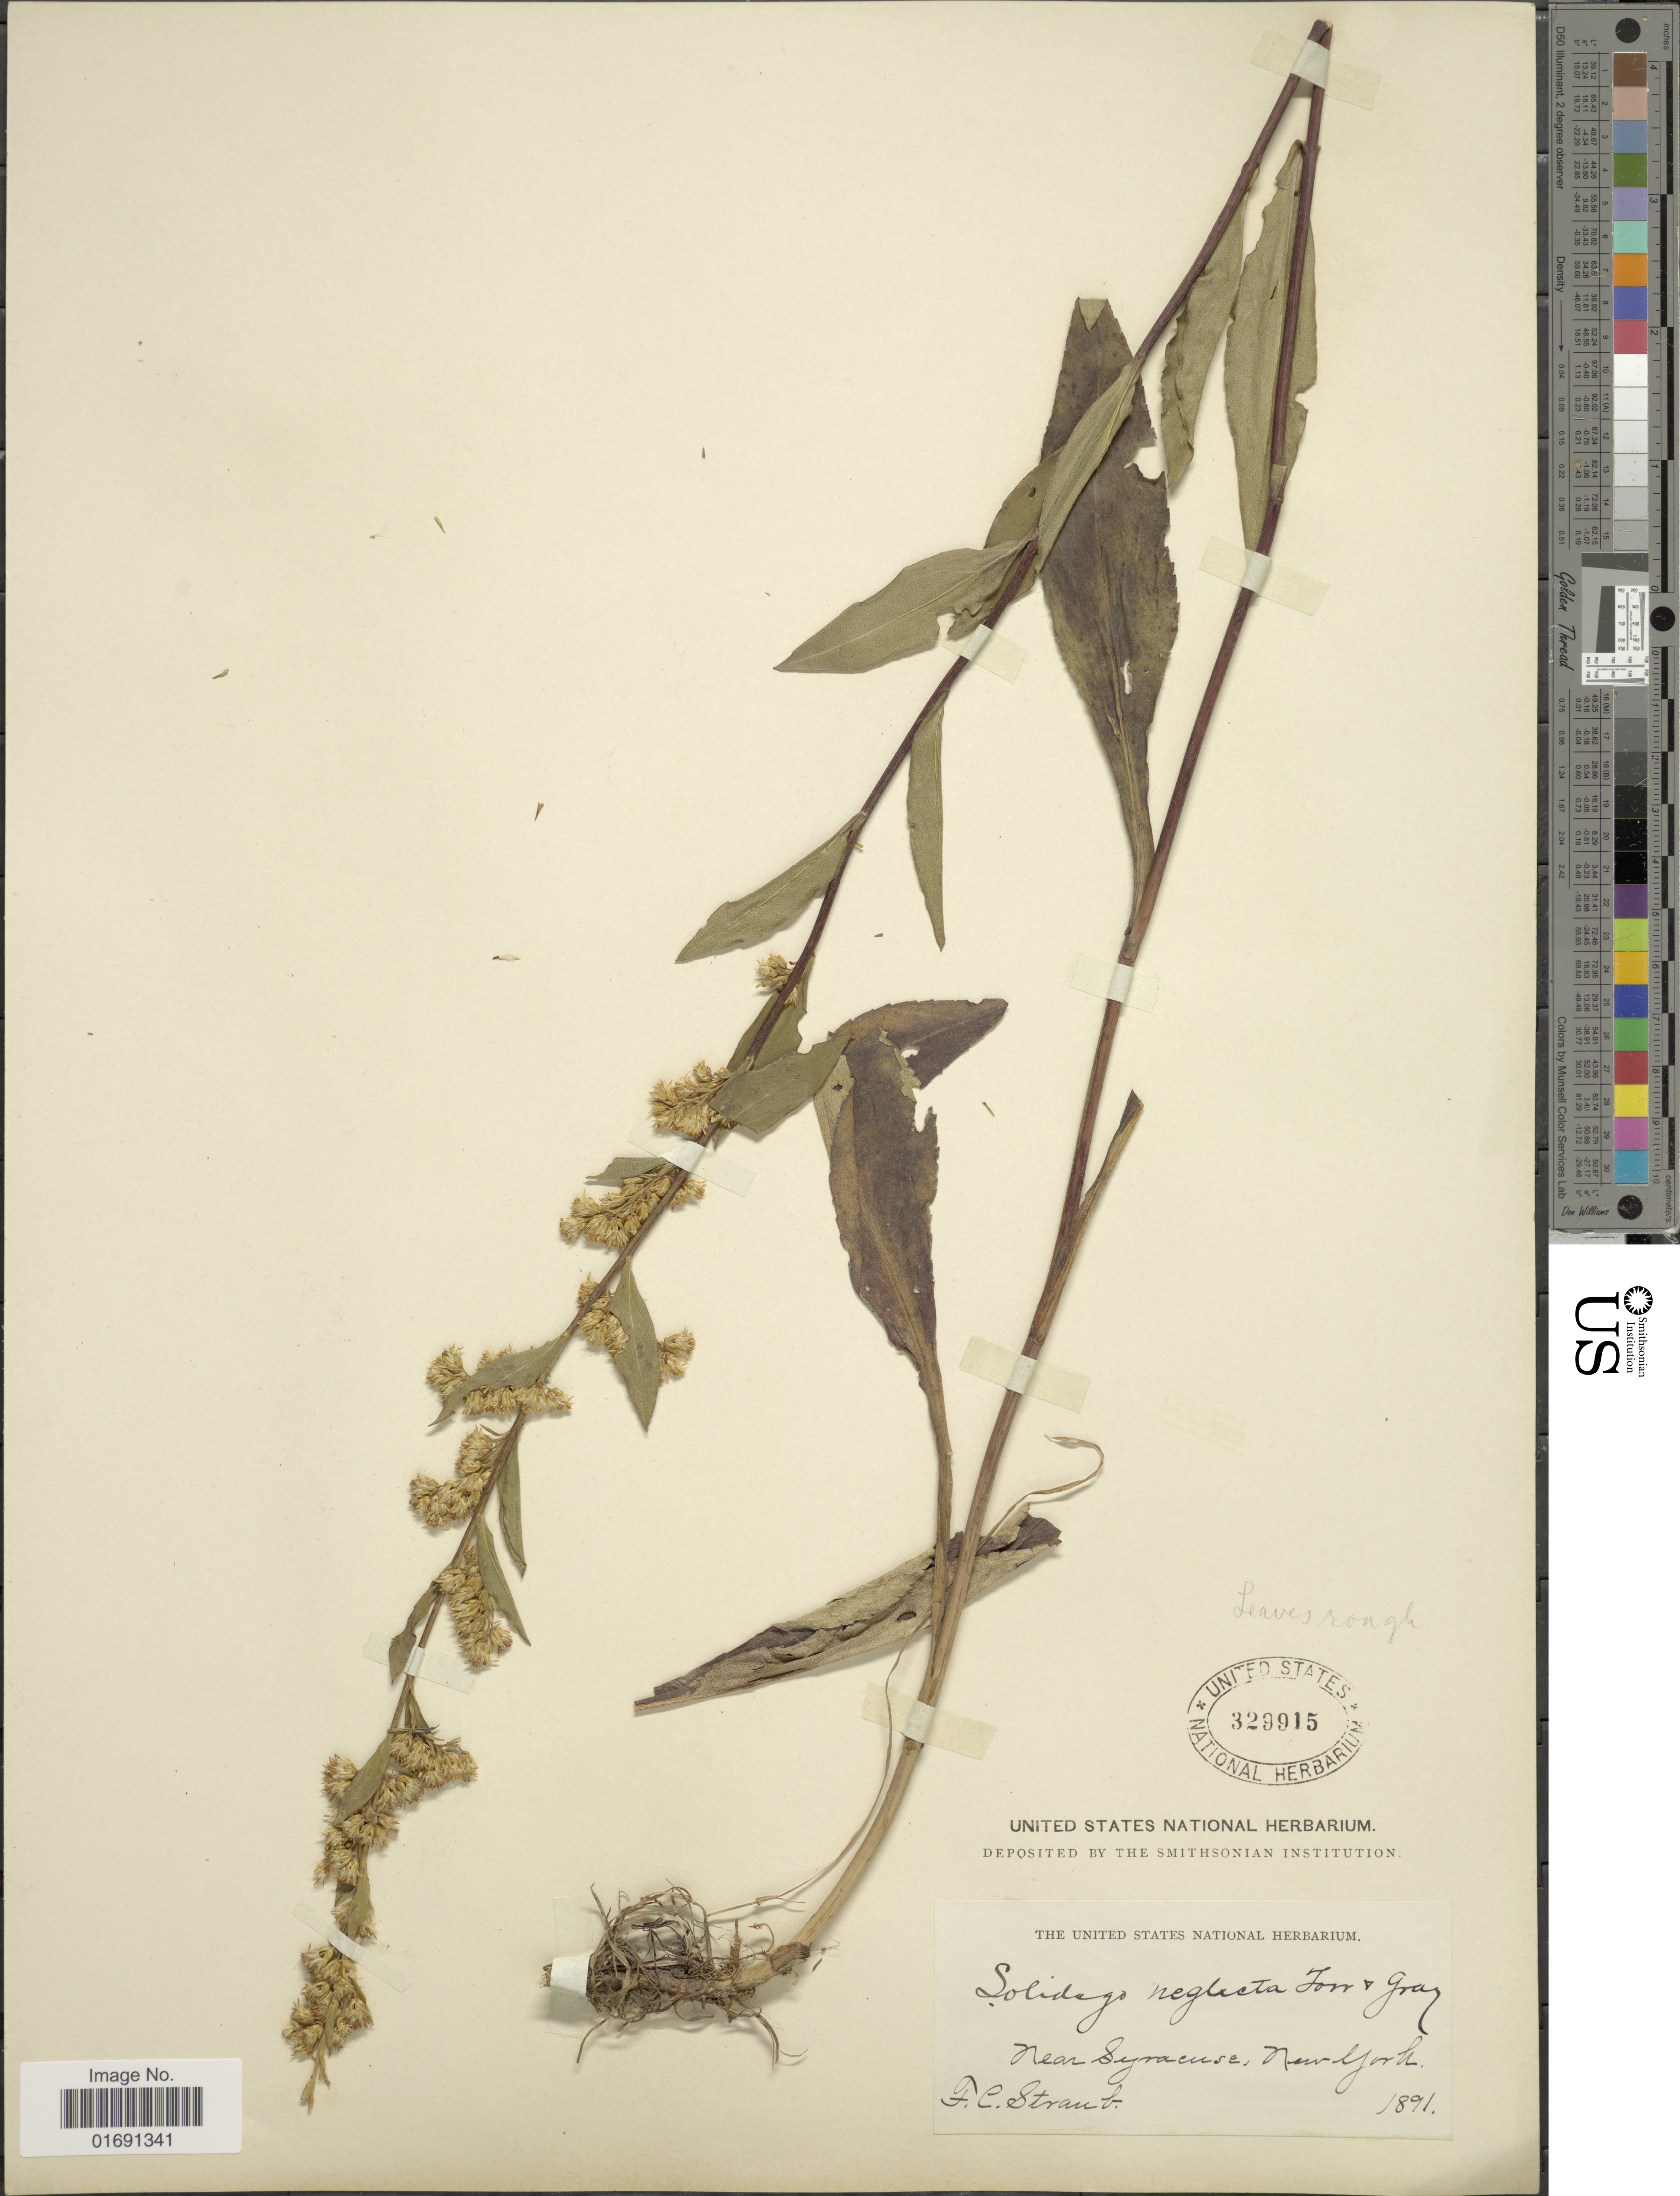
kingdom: Plantae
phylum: Tracheophyta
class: Magnoliopsida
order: Asterales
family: Asteraceae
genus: Solidago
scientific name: Solidago uniligulata var. neglecta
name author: Fernald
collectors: F. Straub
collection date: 1891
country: United States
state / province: New York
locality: Near Syracuse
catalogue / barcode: US 329915